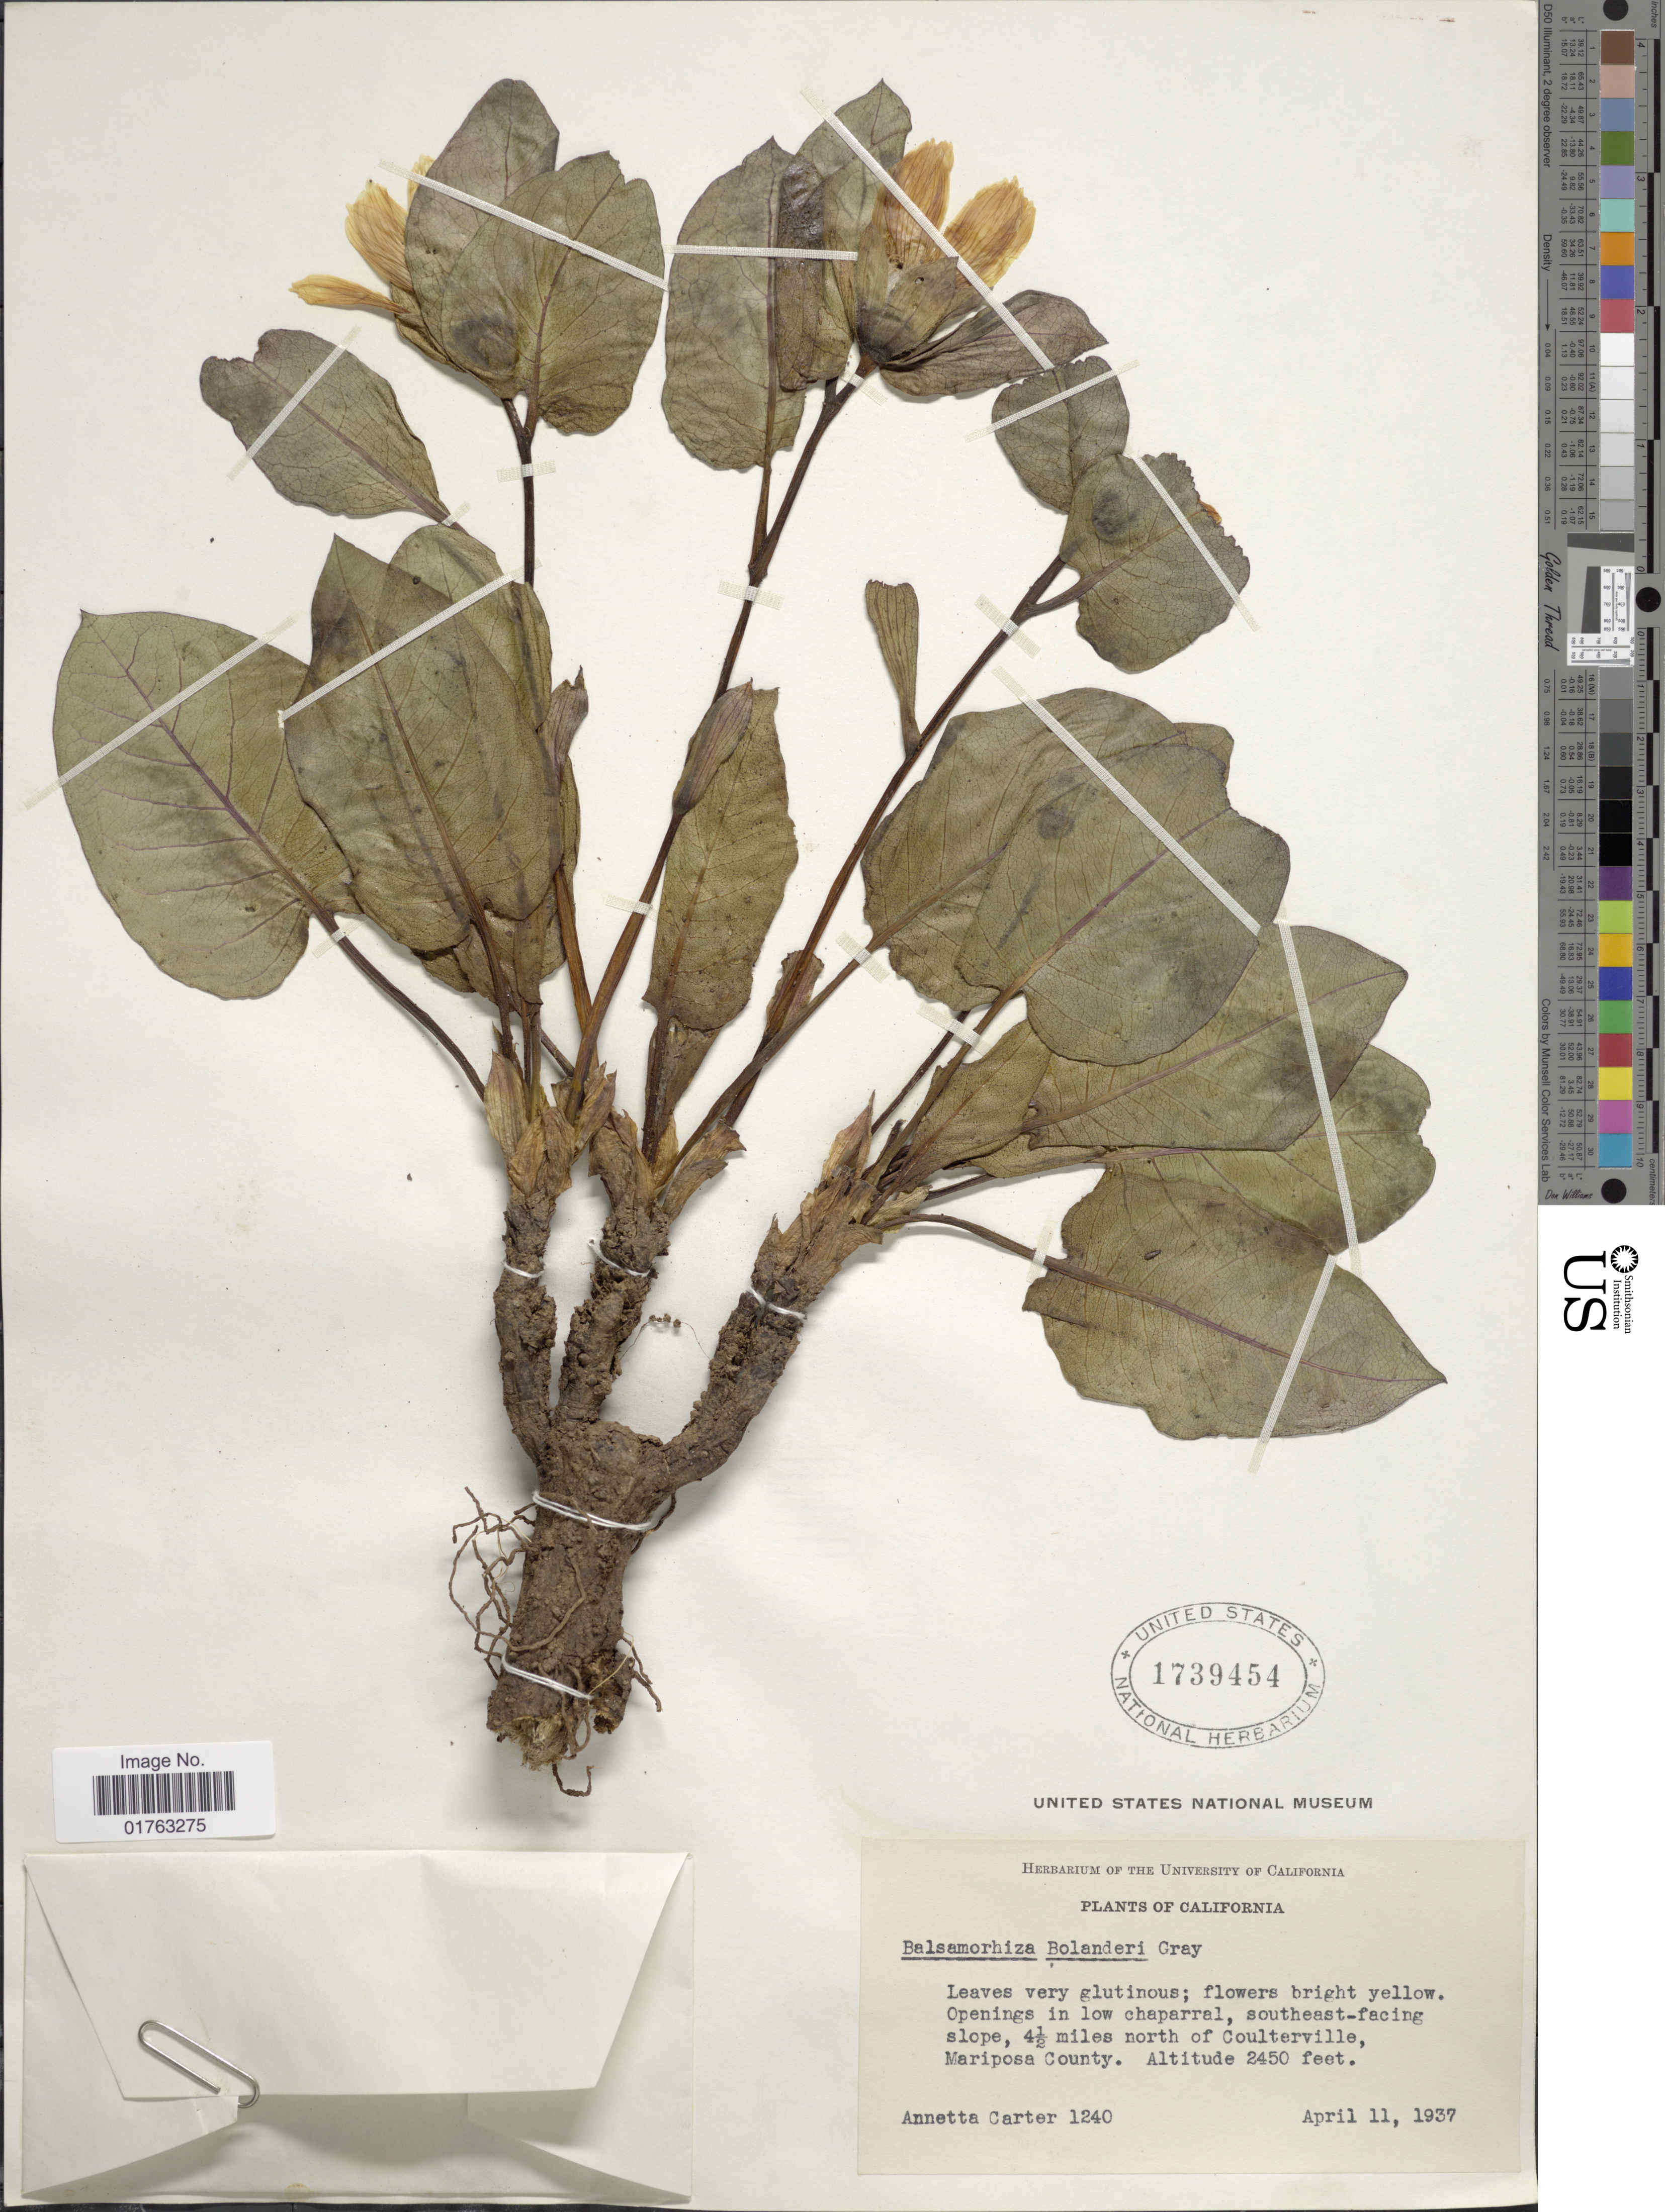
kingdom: Plantae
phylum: Tracheophyta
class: Magnoliopsida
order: Asterales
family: Asteraceae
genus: Balsamorhiza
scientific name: Balsamorhiza bolanderi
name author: A. Gray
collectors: A. Carter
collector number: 1240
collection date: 1937-04-11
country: United States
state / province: California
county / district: Mariposa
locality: Southeast-facing slope 4 1/2 miles north of Coulterville, Mariposa County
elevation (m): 747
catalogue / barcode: US 1739454